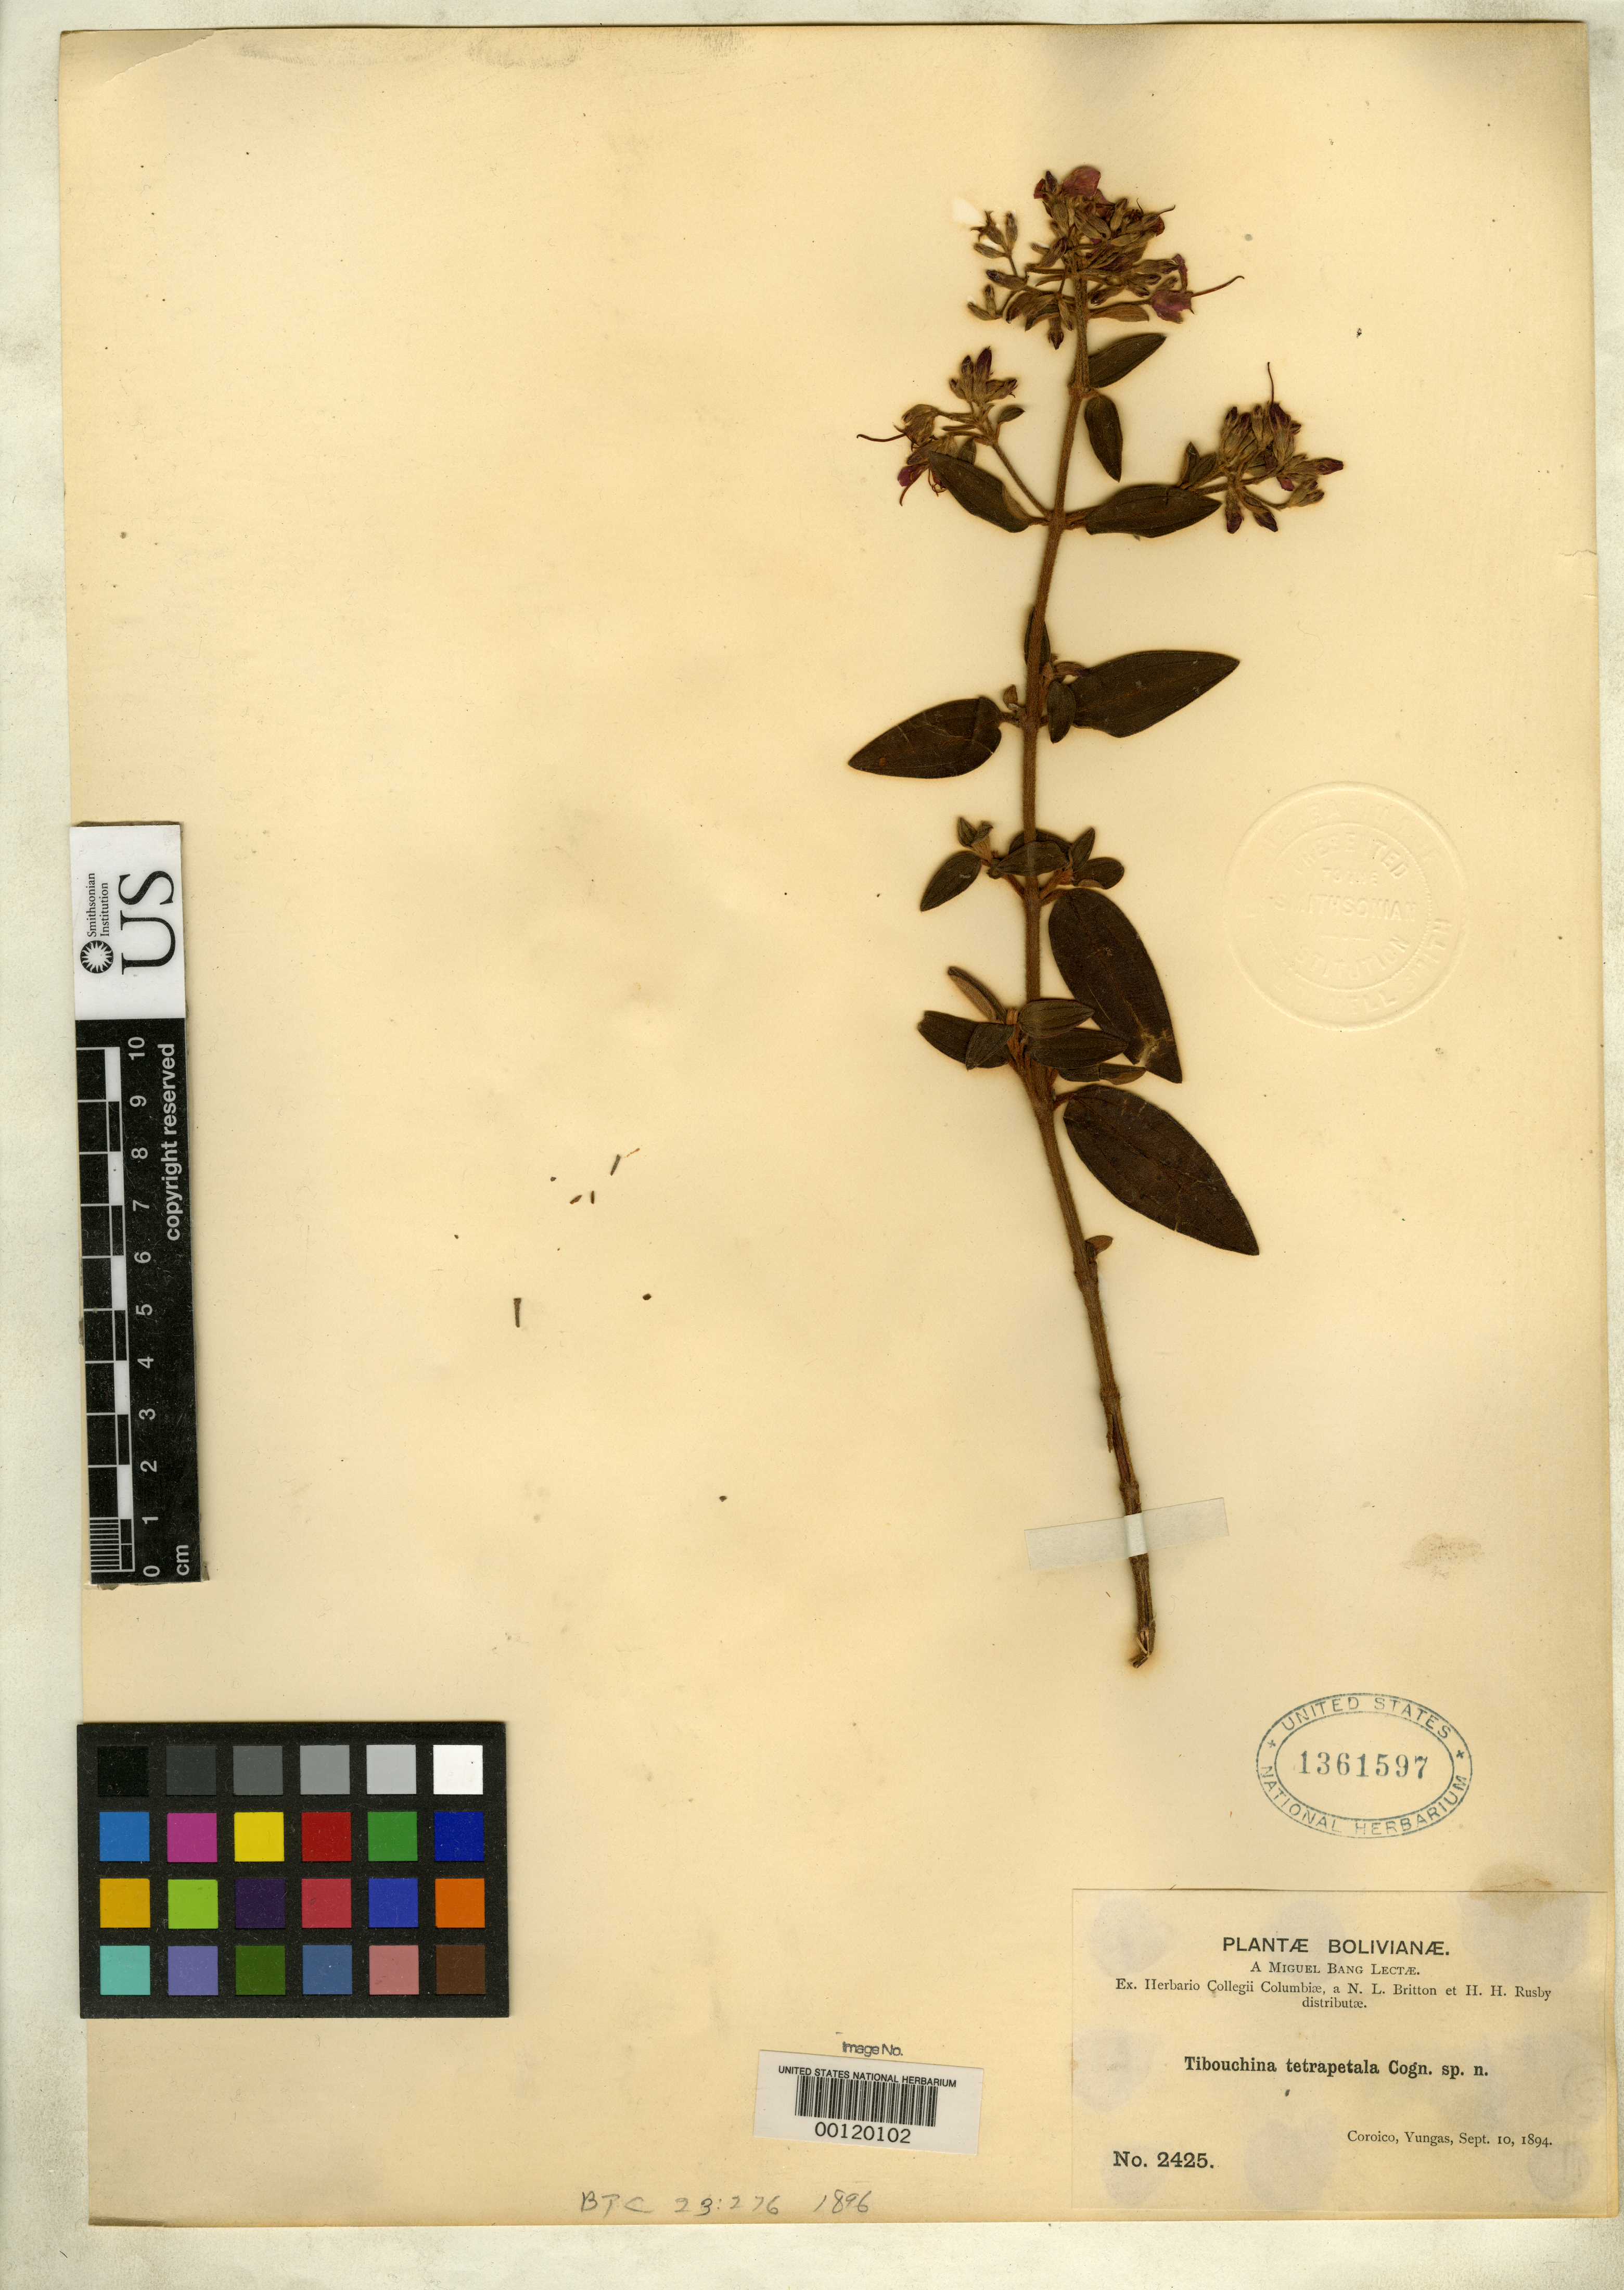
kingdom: Plantae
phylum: Tracheophyta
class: Magnoliopsida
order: Myrtales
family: Melastomataceae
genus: Tibouchina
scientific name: Tibouchina tetrapetala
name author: Cogn.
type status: Isotype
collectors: M. Bang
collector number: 2425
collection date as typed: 10 Sep 1894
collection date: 1894-09-10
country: Bolivia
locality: Coroico, Yungas.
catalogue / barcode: US 1361597